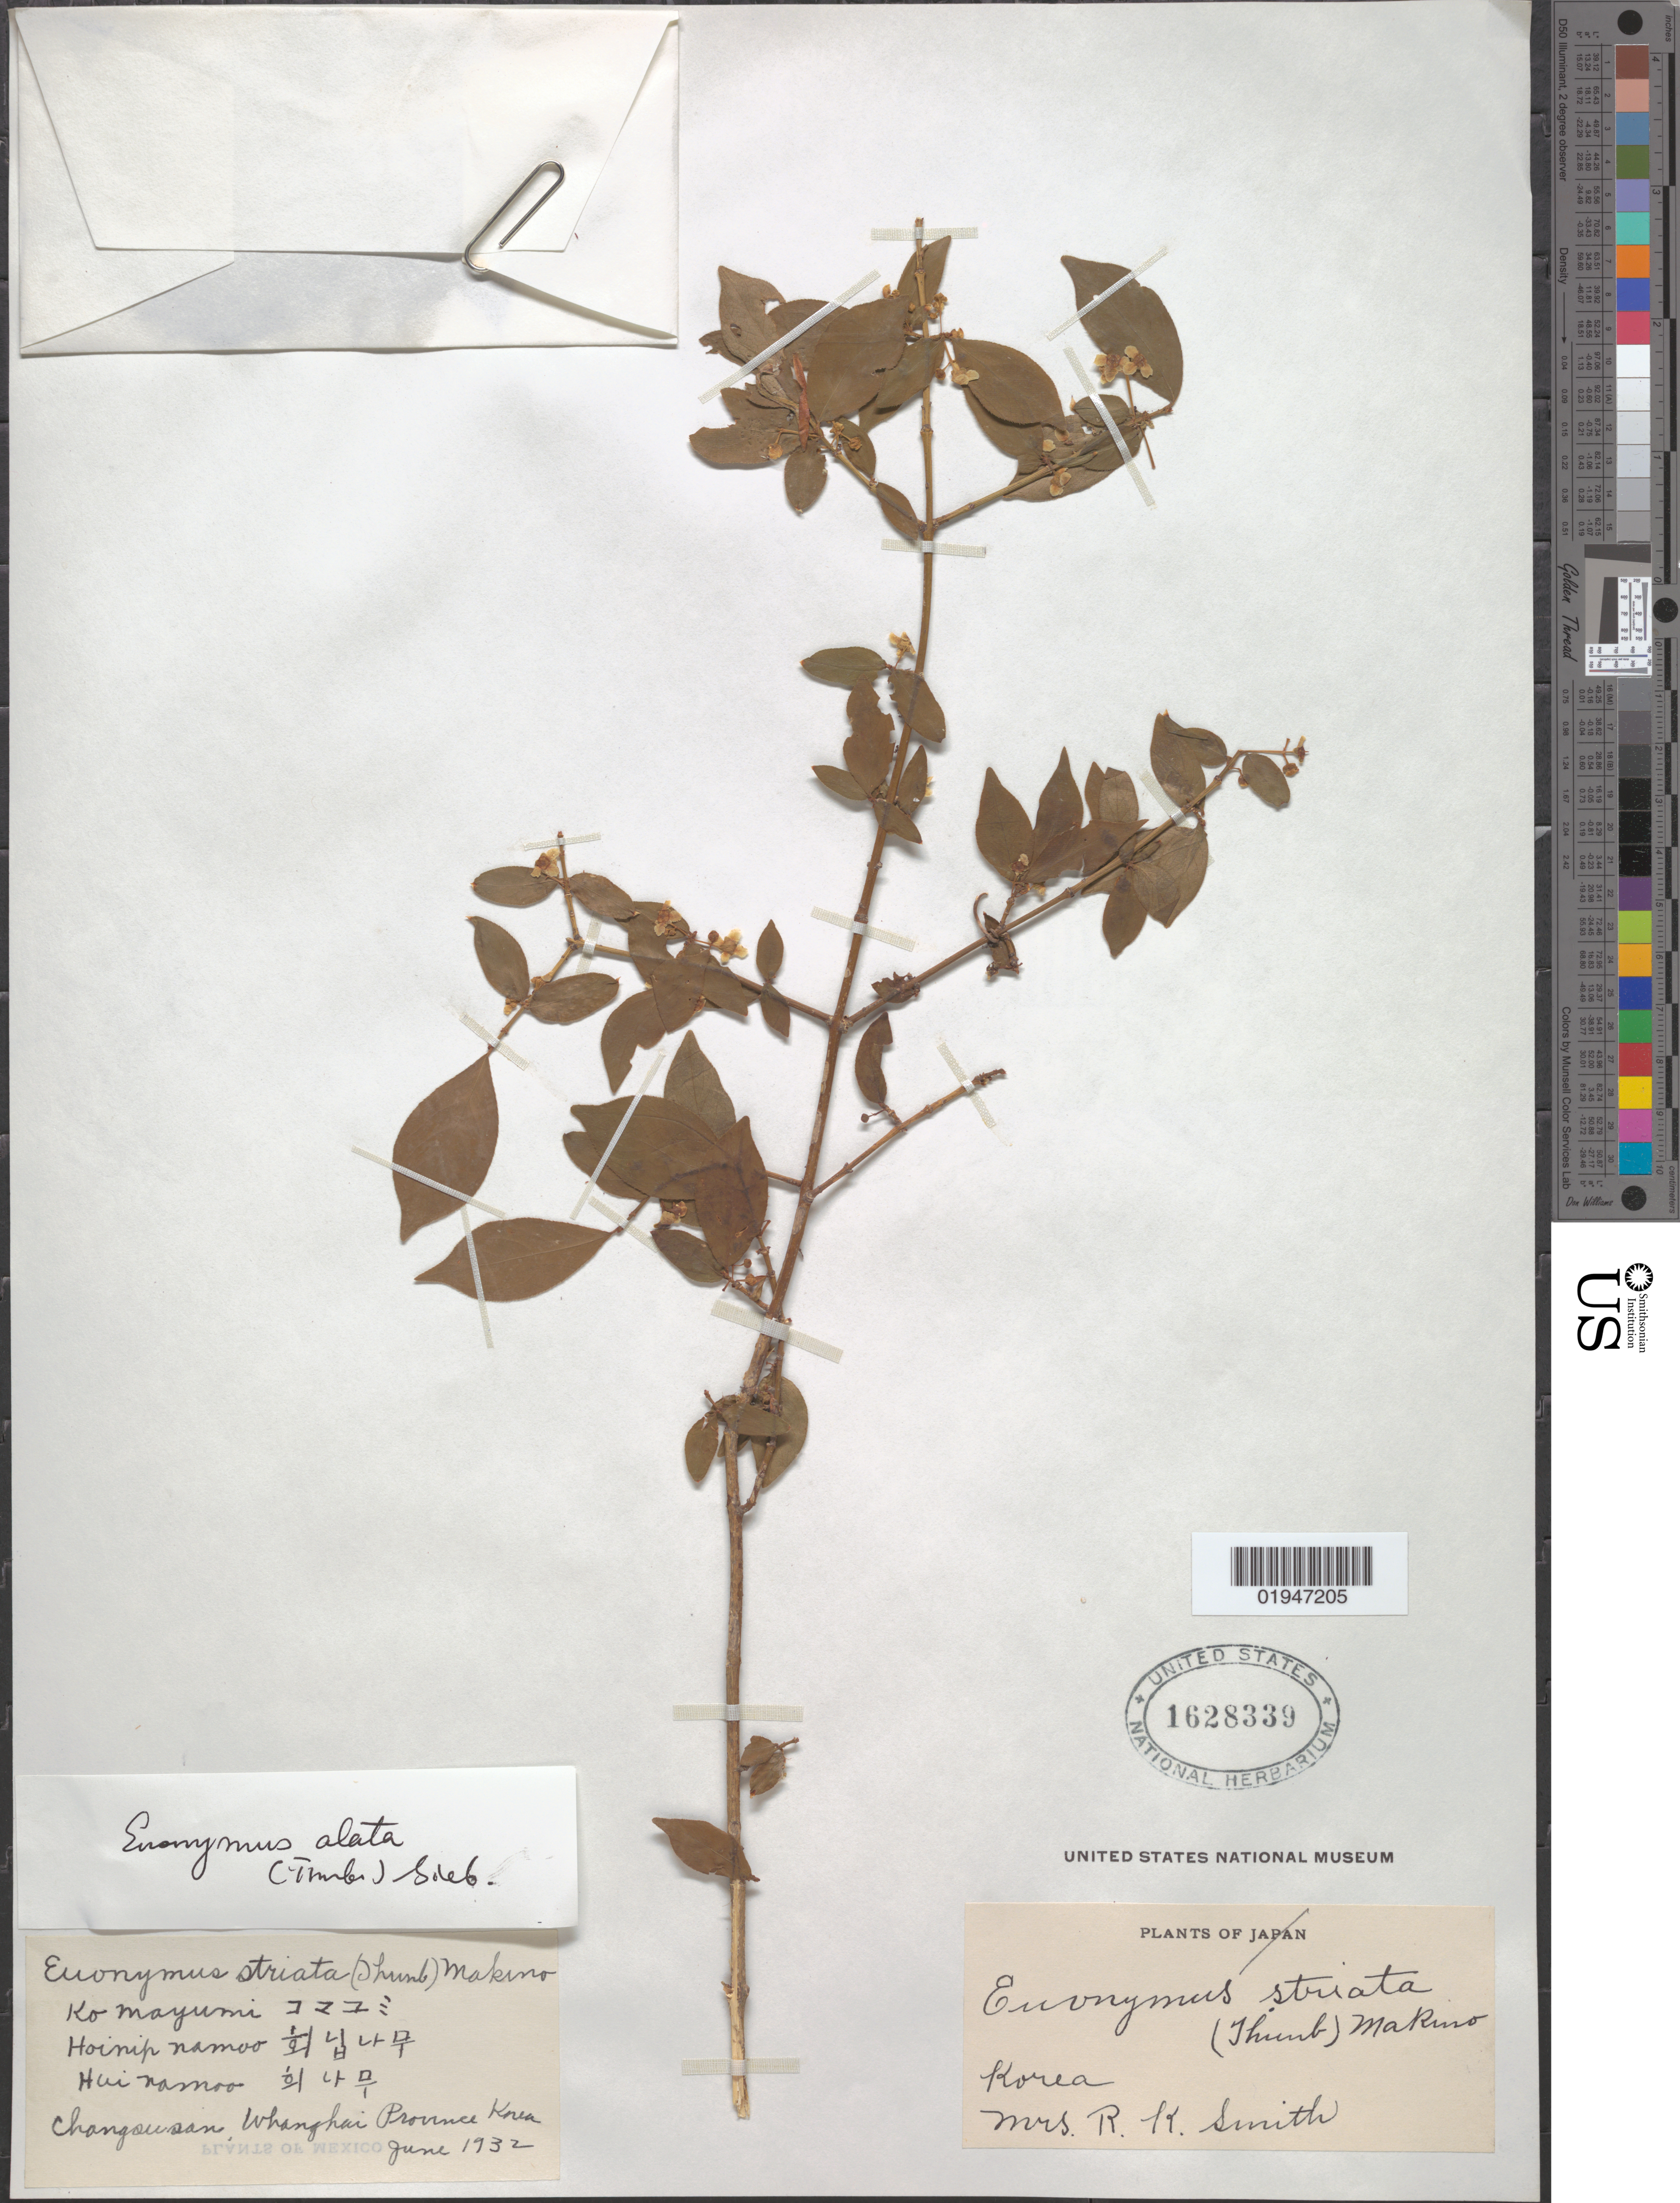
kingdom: Plantae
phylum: Tracheophyta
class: Magnoliopsida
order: Celastrales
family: Celastraceae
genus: Euonymus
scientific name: Euonymus alatus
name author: (Thunb.) Siebold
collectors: R. Smith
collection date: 1932-06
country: North Korea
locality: Whanghai [Hwanghae ?]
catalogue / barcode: US 1628339